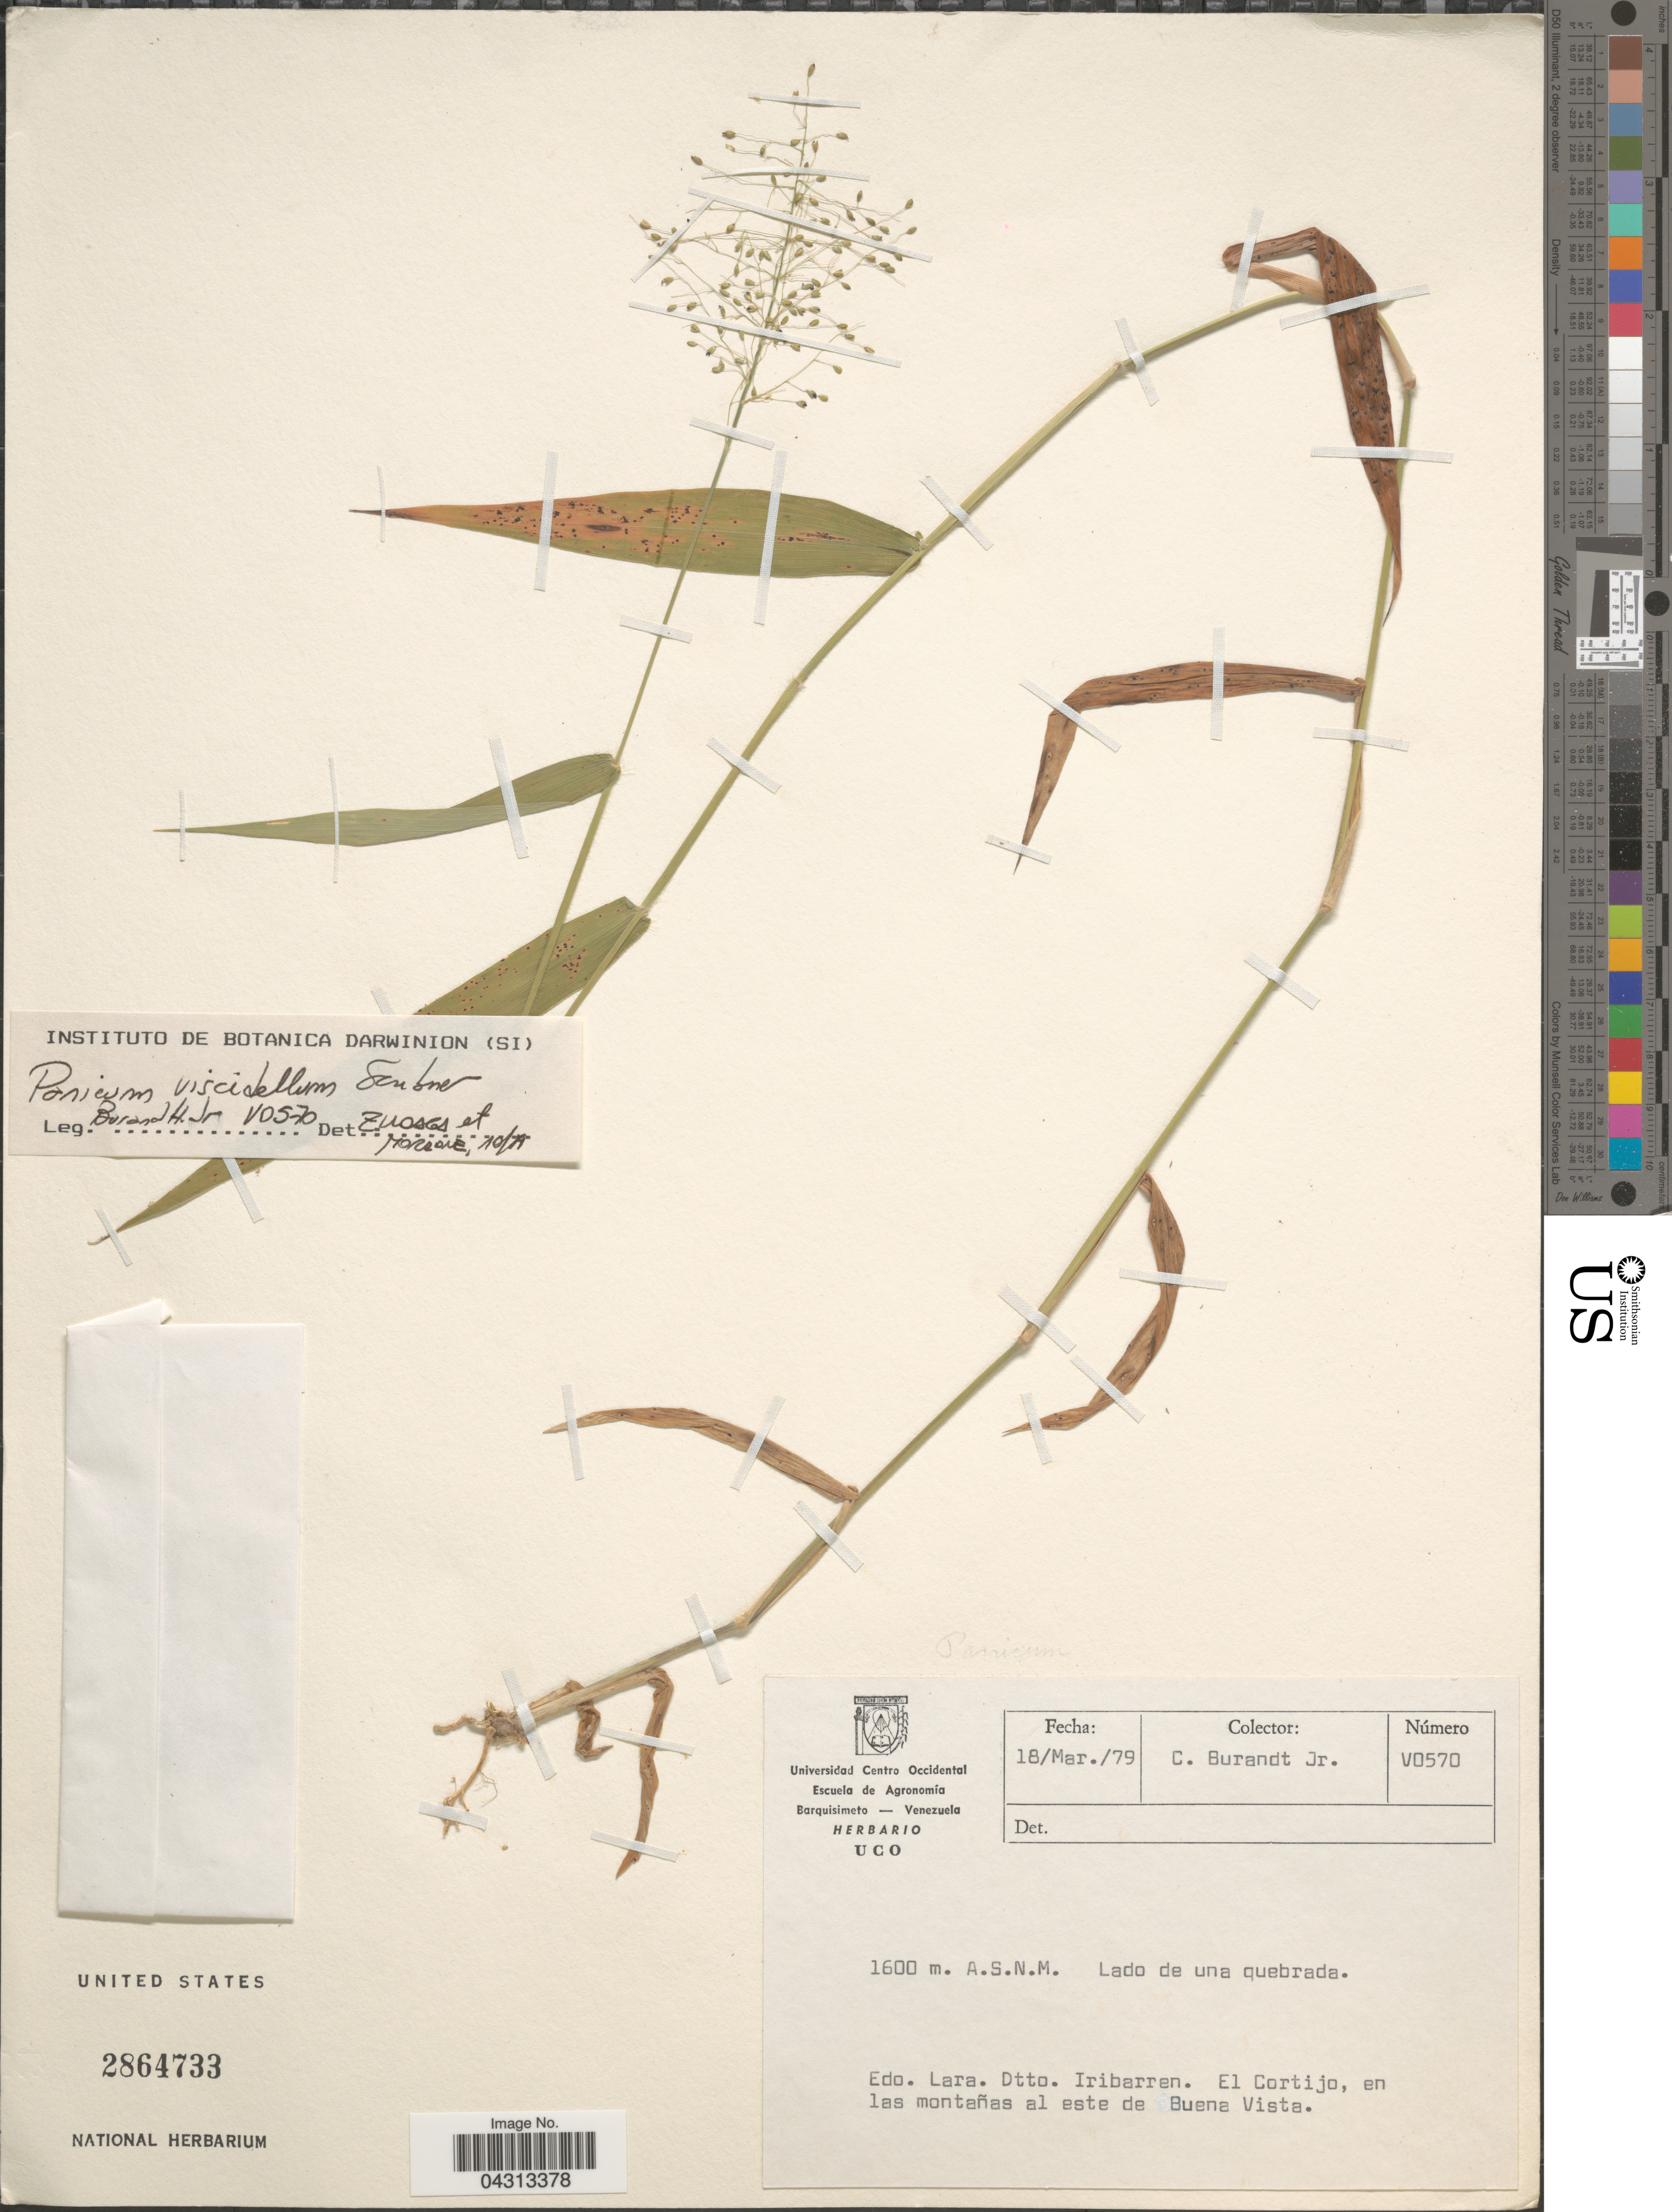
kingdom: Plantae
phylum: Tracheophyta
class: Liliopsida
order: Poales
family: Poaceae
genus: Dichanthelium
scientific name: Dichanthelium viscidellum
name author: (Scribn.) Gould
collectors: C. Burandt Jr.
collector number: V0570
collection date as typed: Transcribed d/m/y: 18/3/79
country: Venezuela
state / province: Lara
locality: Dtto. Iribarren. El Cortijo, en las montañas al este de Buena Vista.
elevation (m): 1600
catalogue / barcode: US 2864733